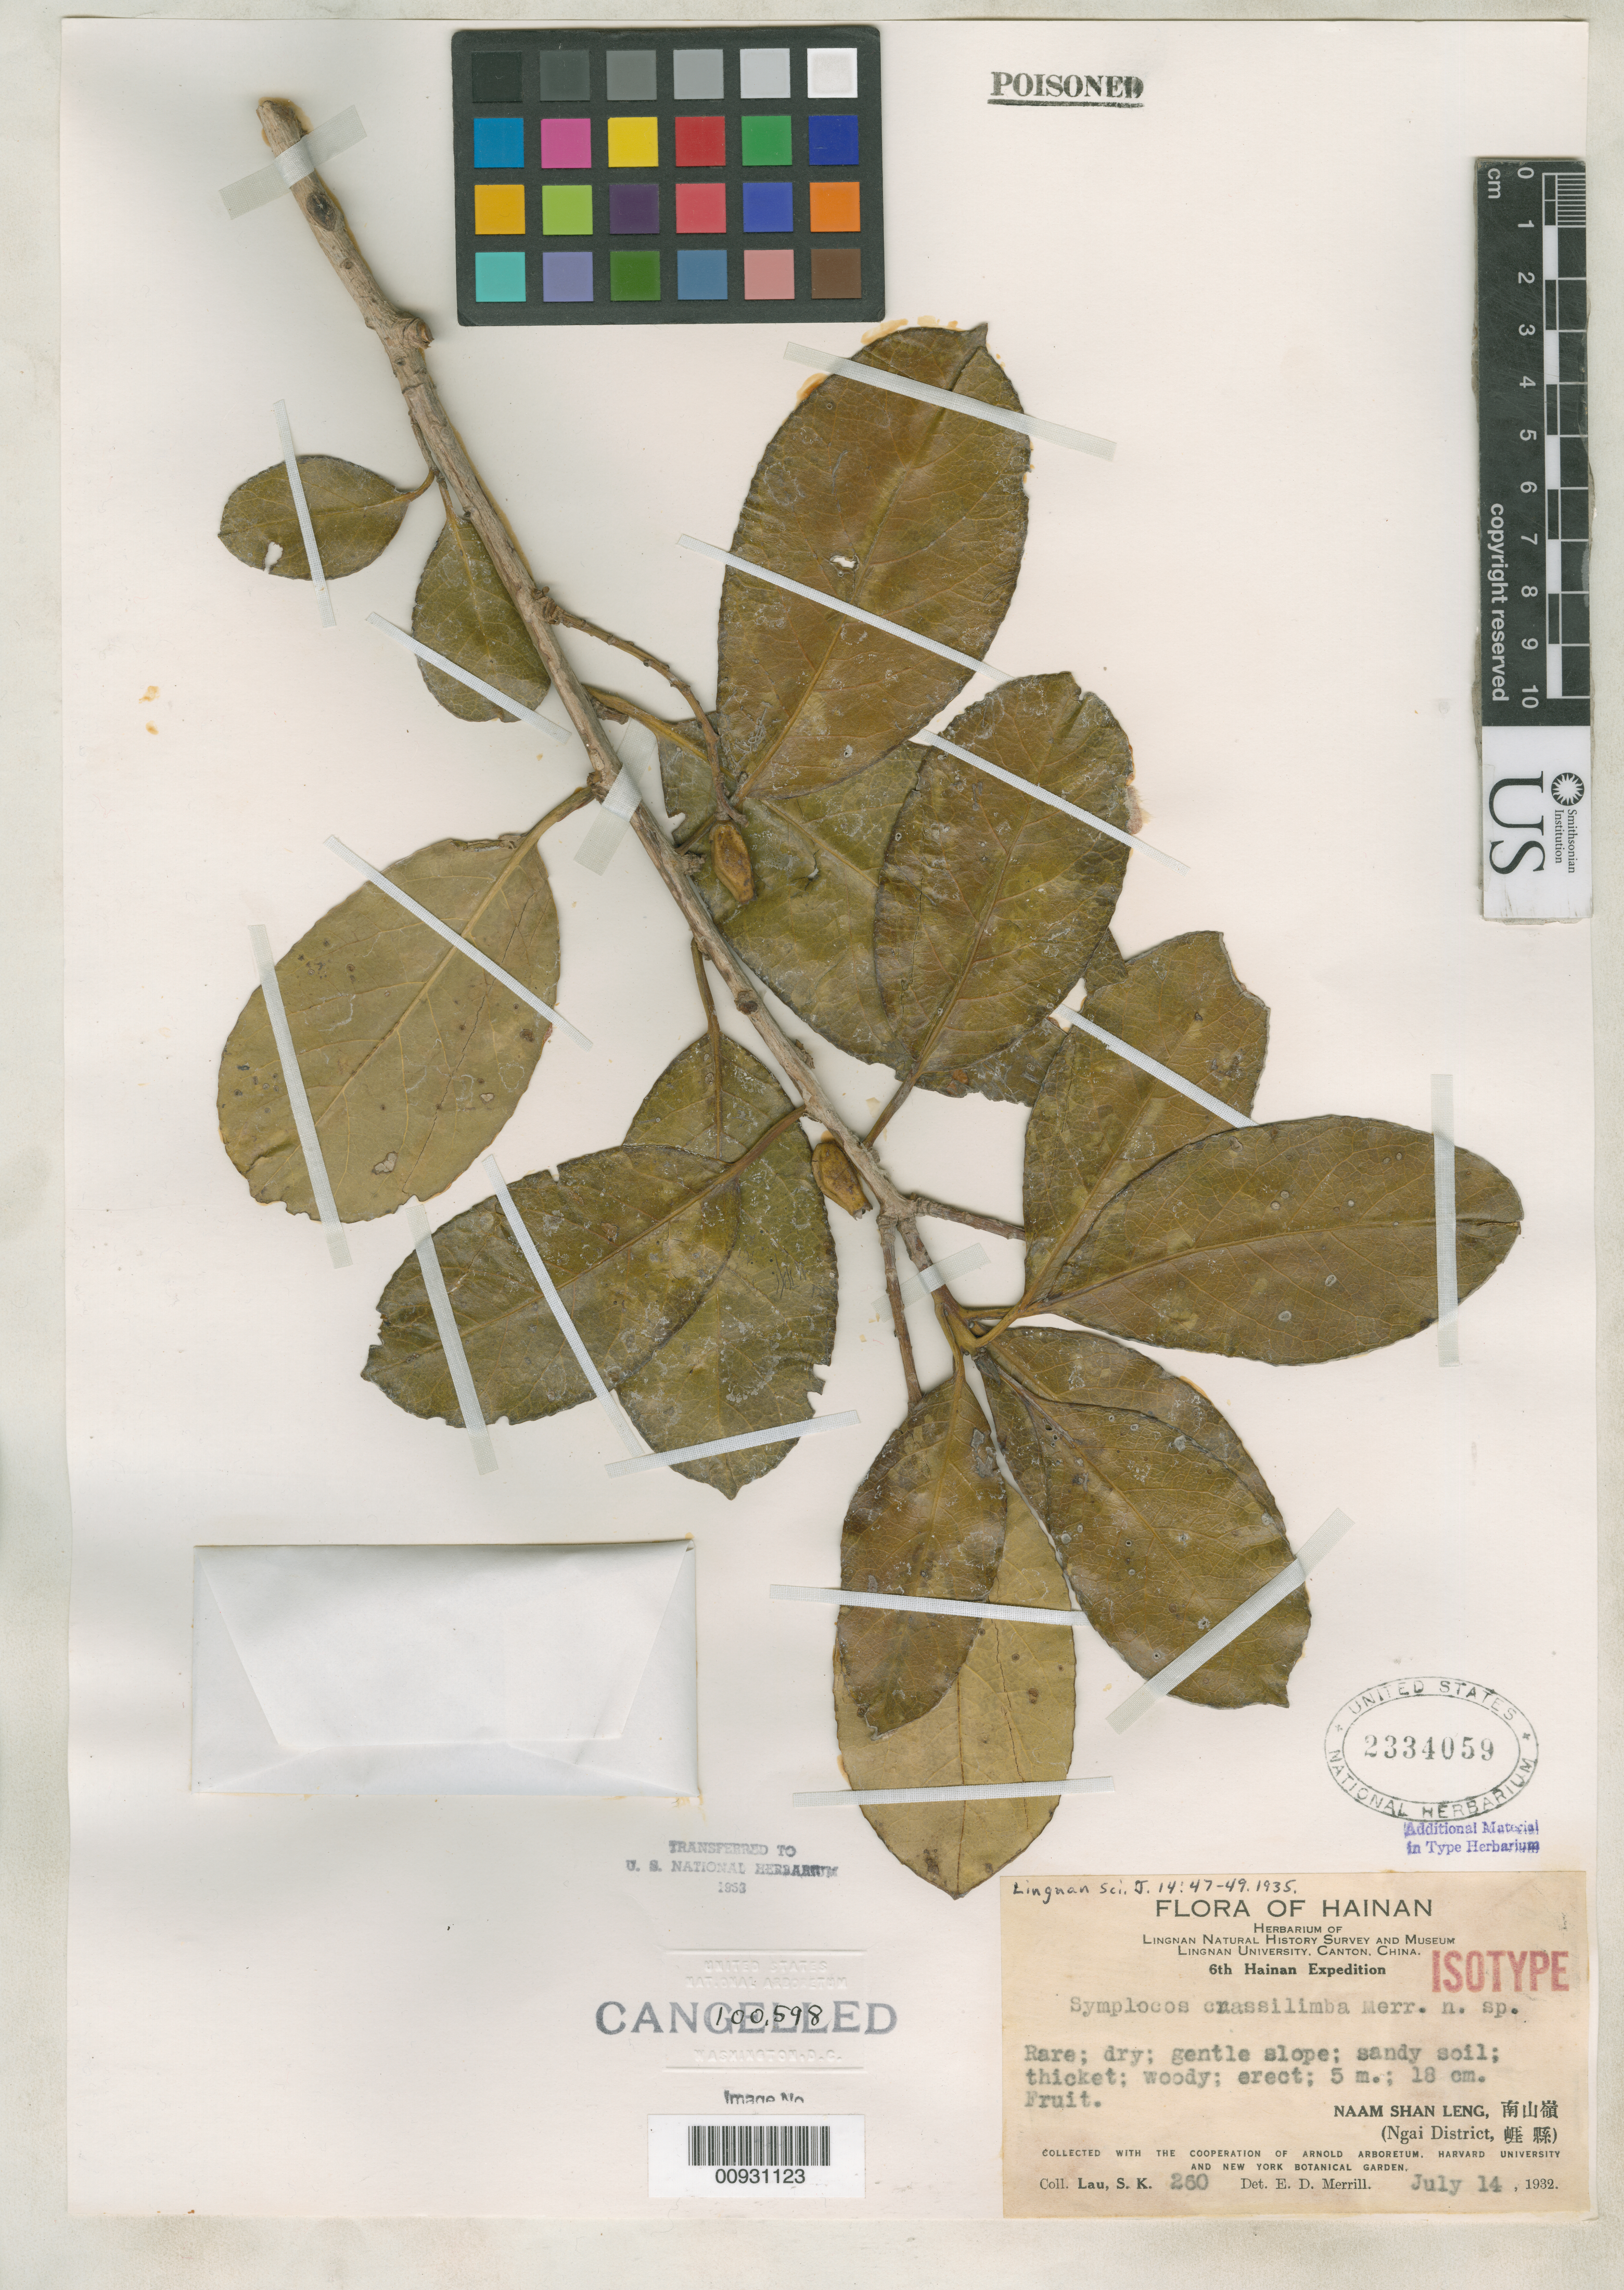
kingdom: Plantae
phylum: Tracheophyta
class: Magnoliopsida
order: Ericales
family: Symplocaceae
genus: Symplocos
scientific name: Symplocos crassilimba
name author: Merr.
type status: Isotype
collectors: S. K. Lau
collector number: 260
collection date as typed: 14 Jul 1932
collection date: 1932-07-14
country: China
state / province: Guangdong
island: Hainan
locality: Naam Shan Leng. (Ngai District).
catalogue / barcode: US 2334059